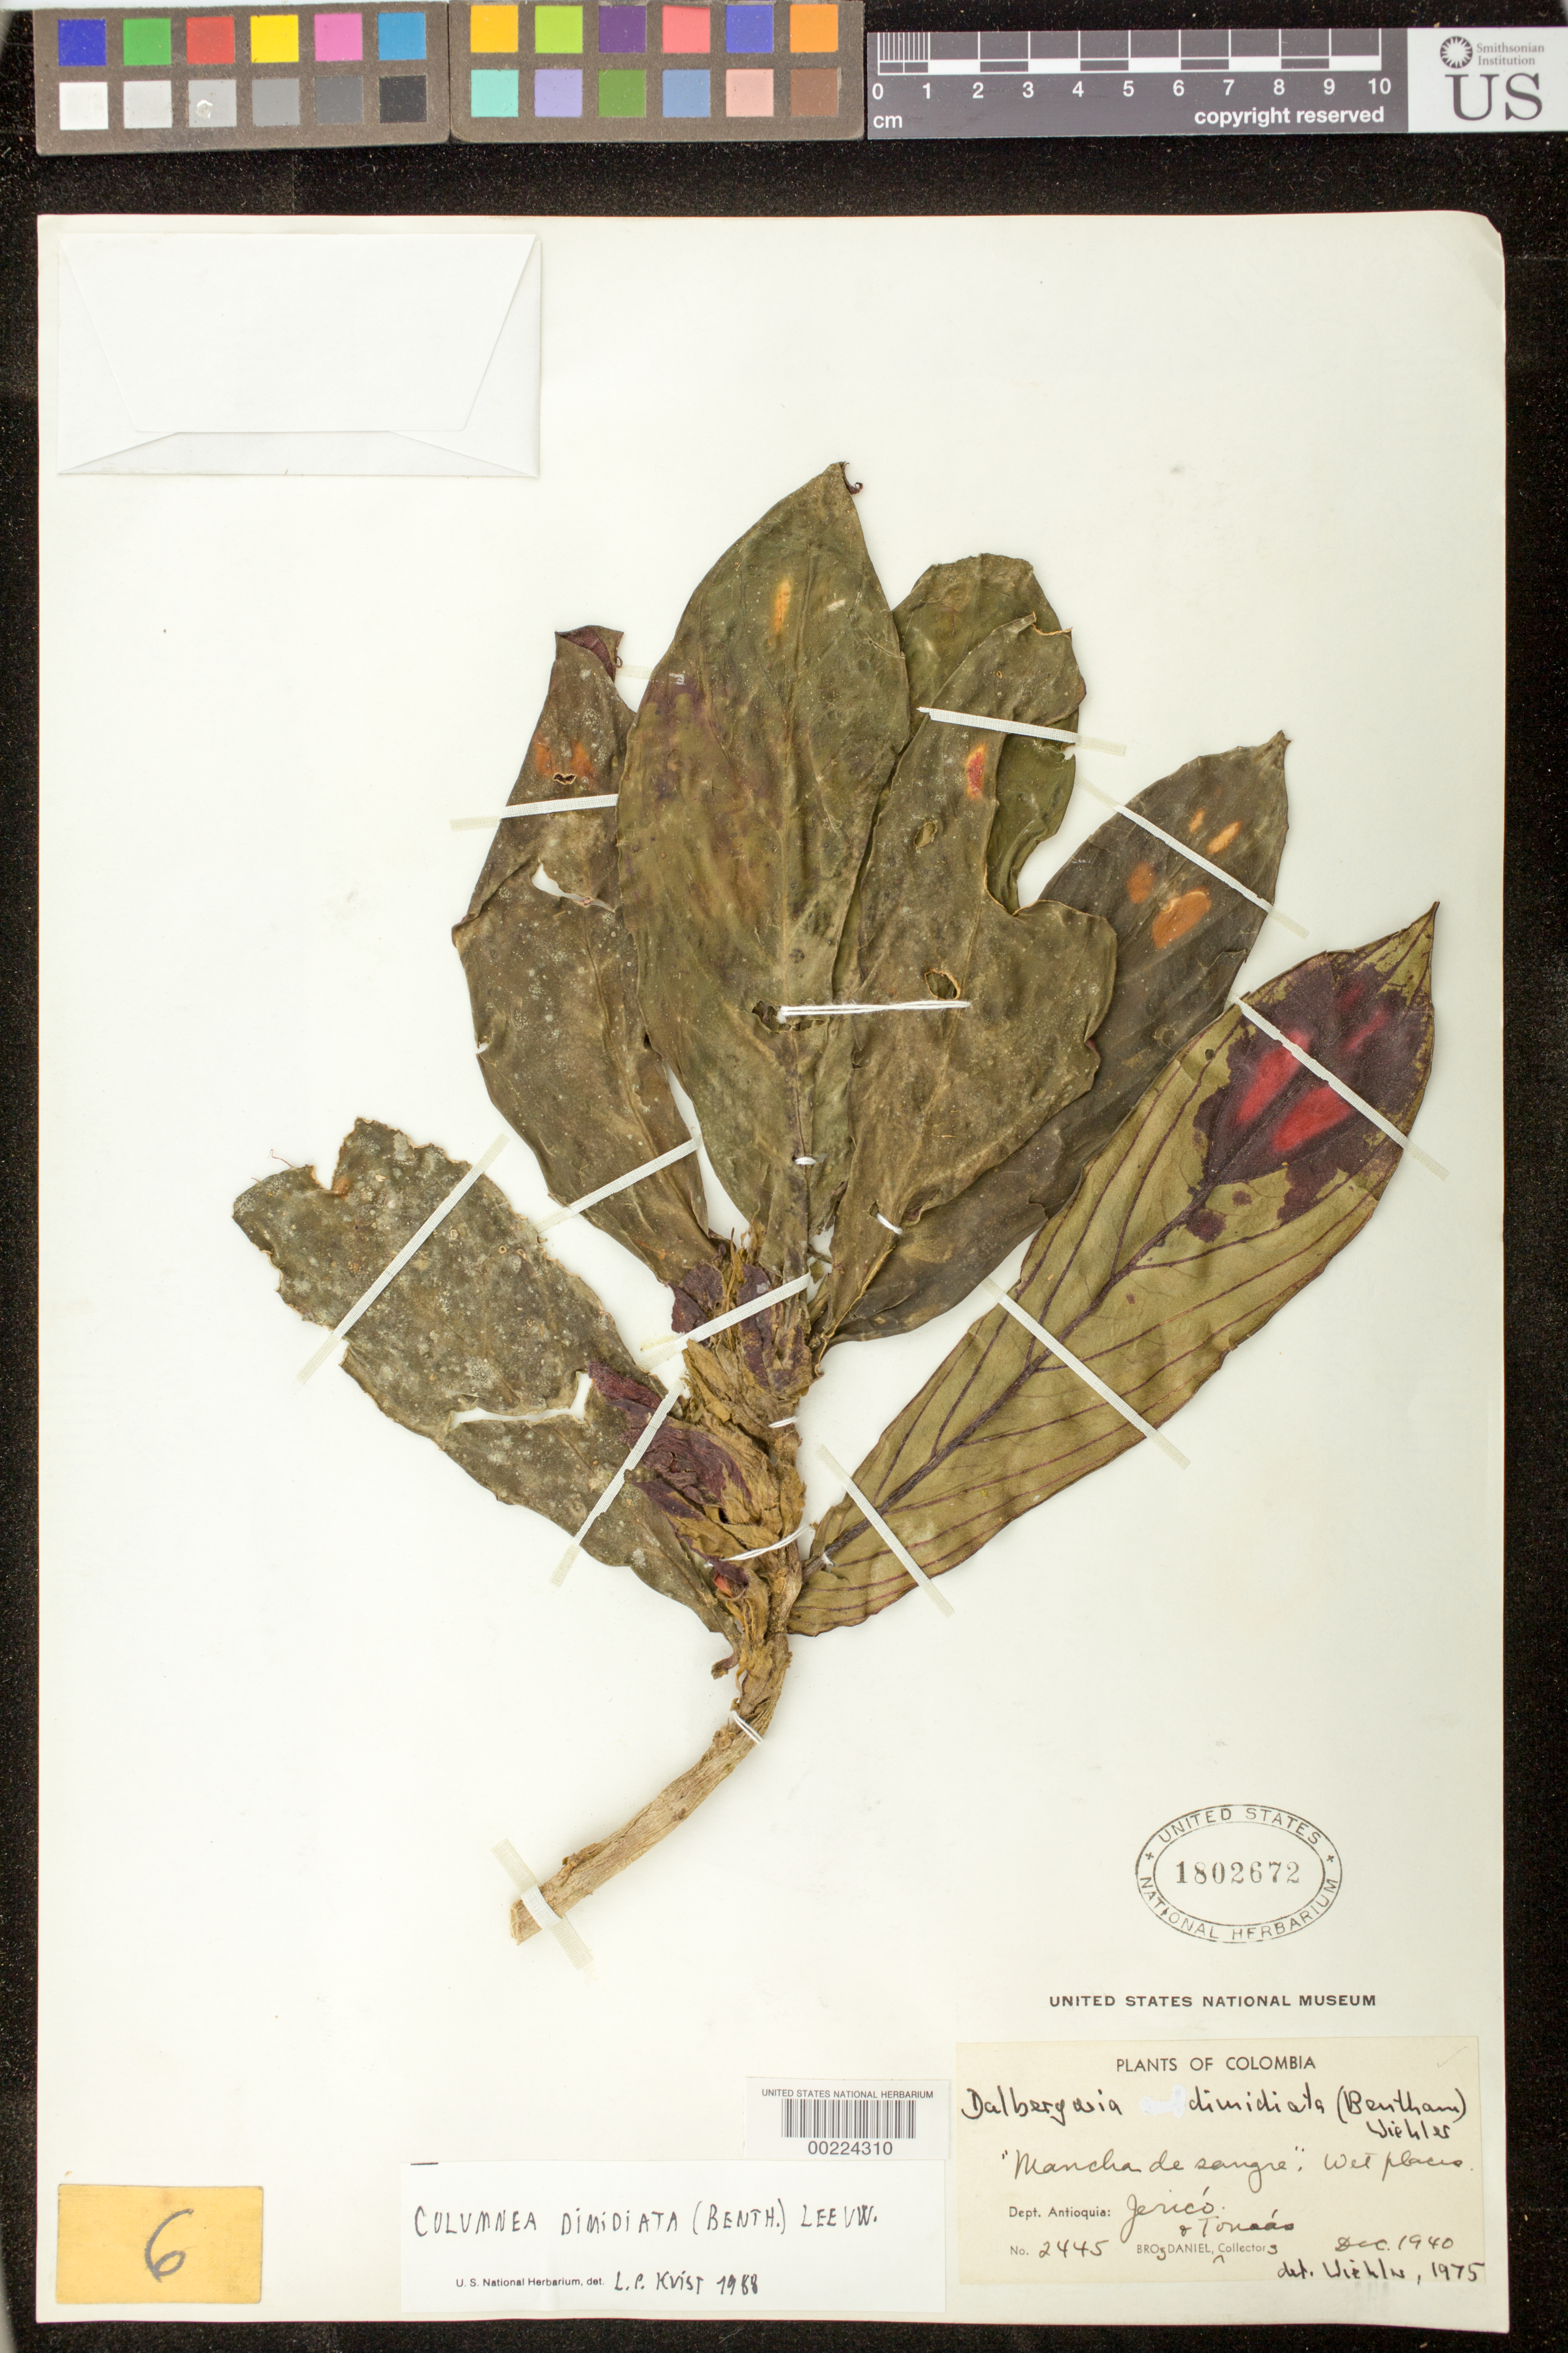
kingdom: Plantae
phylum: Tracheophyta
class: Magnoliopsida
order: Lamiales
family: Gesneriaceae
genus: Columnea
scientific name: Columnea dimidiata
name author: (Benth.) Kuntze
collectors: Bro. Daniel & B. Tomas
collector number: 2445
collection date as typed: Dec 1940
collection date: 1940-12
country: Colombia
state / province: Antioquia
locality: Jerico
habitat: Wet places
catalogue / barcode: US 1802672